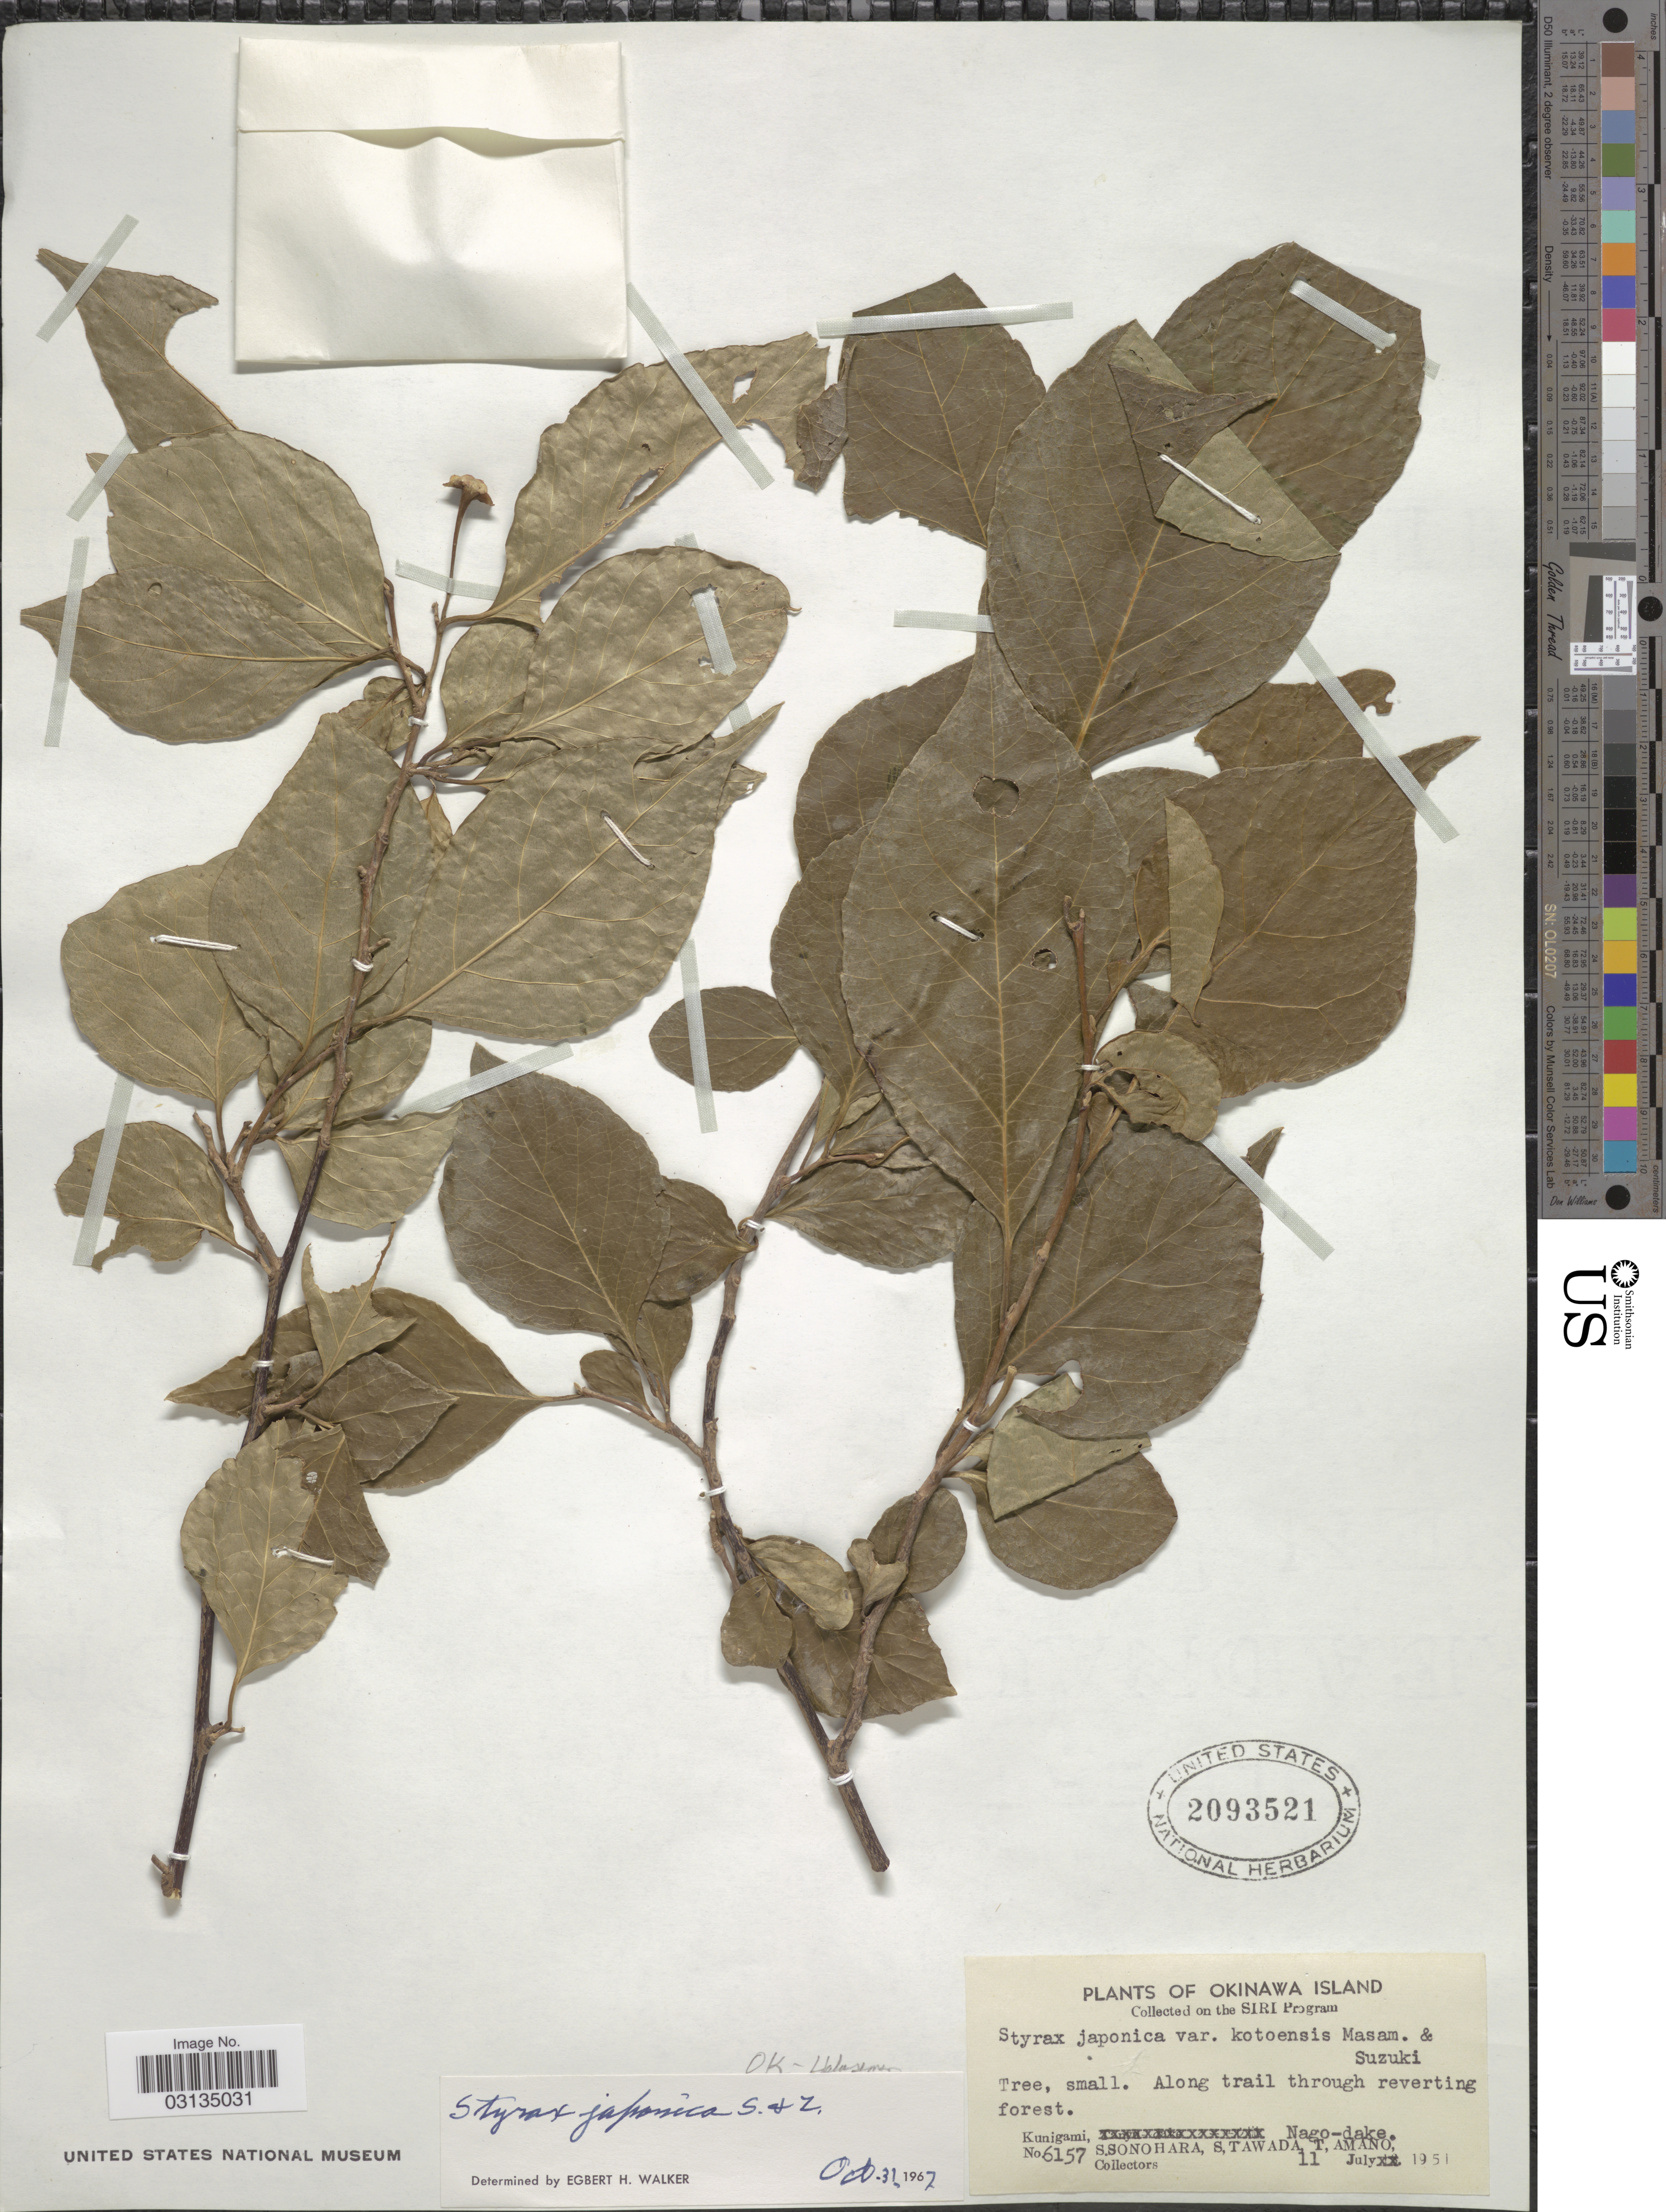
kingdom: Plantae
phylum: Tracheophyta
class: Magnoliopsida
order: Ericales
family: Styracaceae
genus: Styrax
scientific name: Styrax japonicus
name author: Siebold & Zucc.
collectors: S. Sonohara, S. Tawada & T. Amano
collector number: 6157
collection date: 1951-07-11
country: Japan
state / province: Okinawa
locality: Okinawa Island, Along trail through reverting forest, Kunigami, Nago-dake.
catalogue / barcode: US 2093521